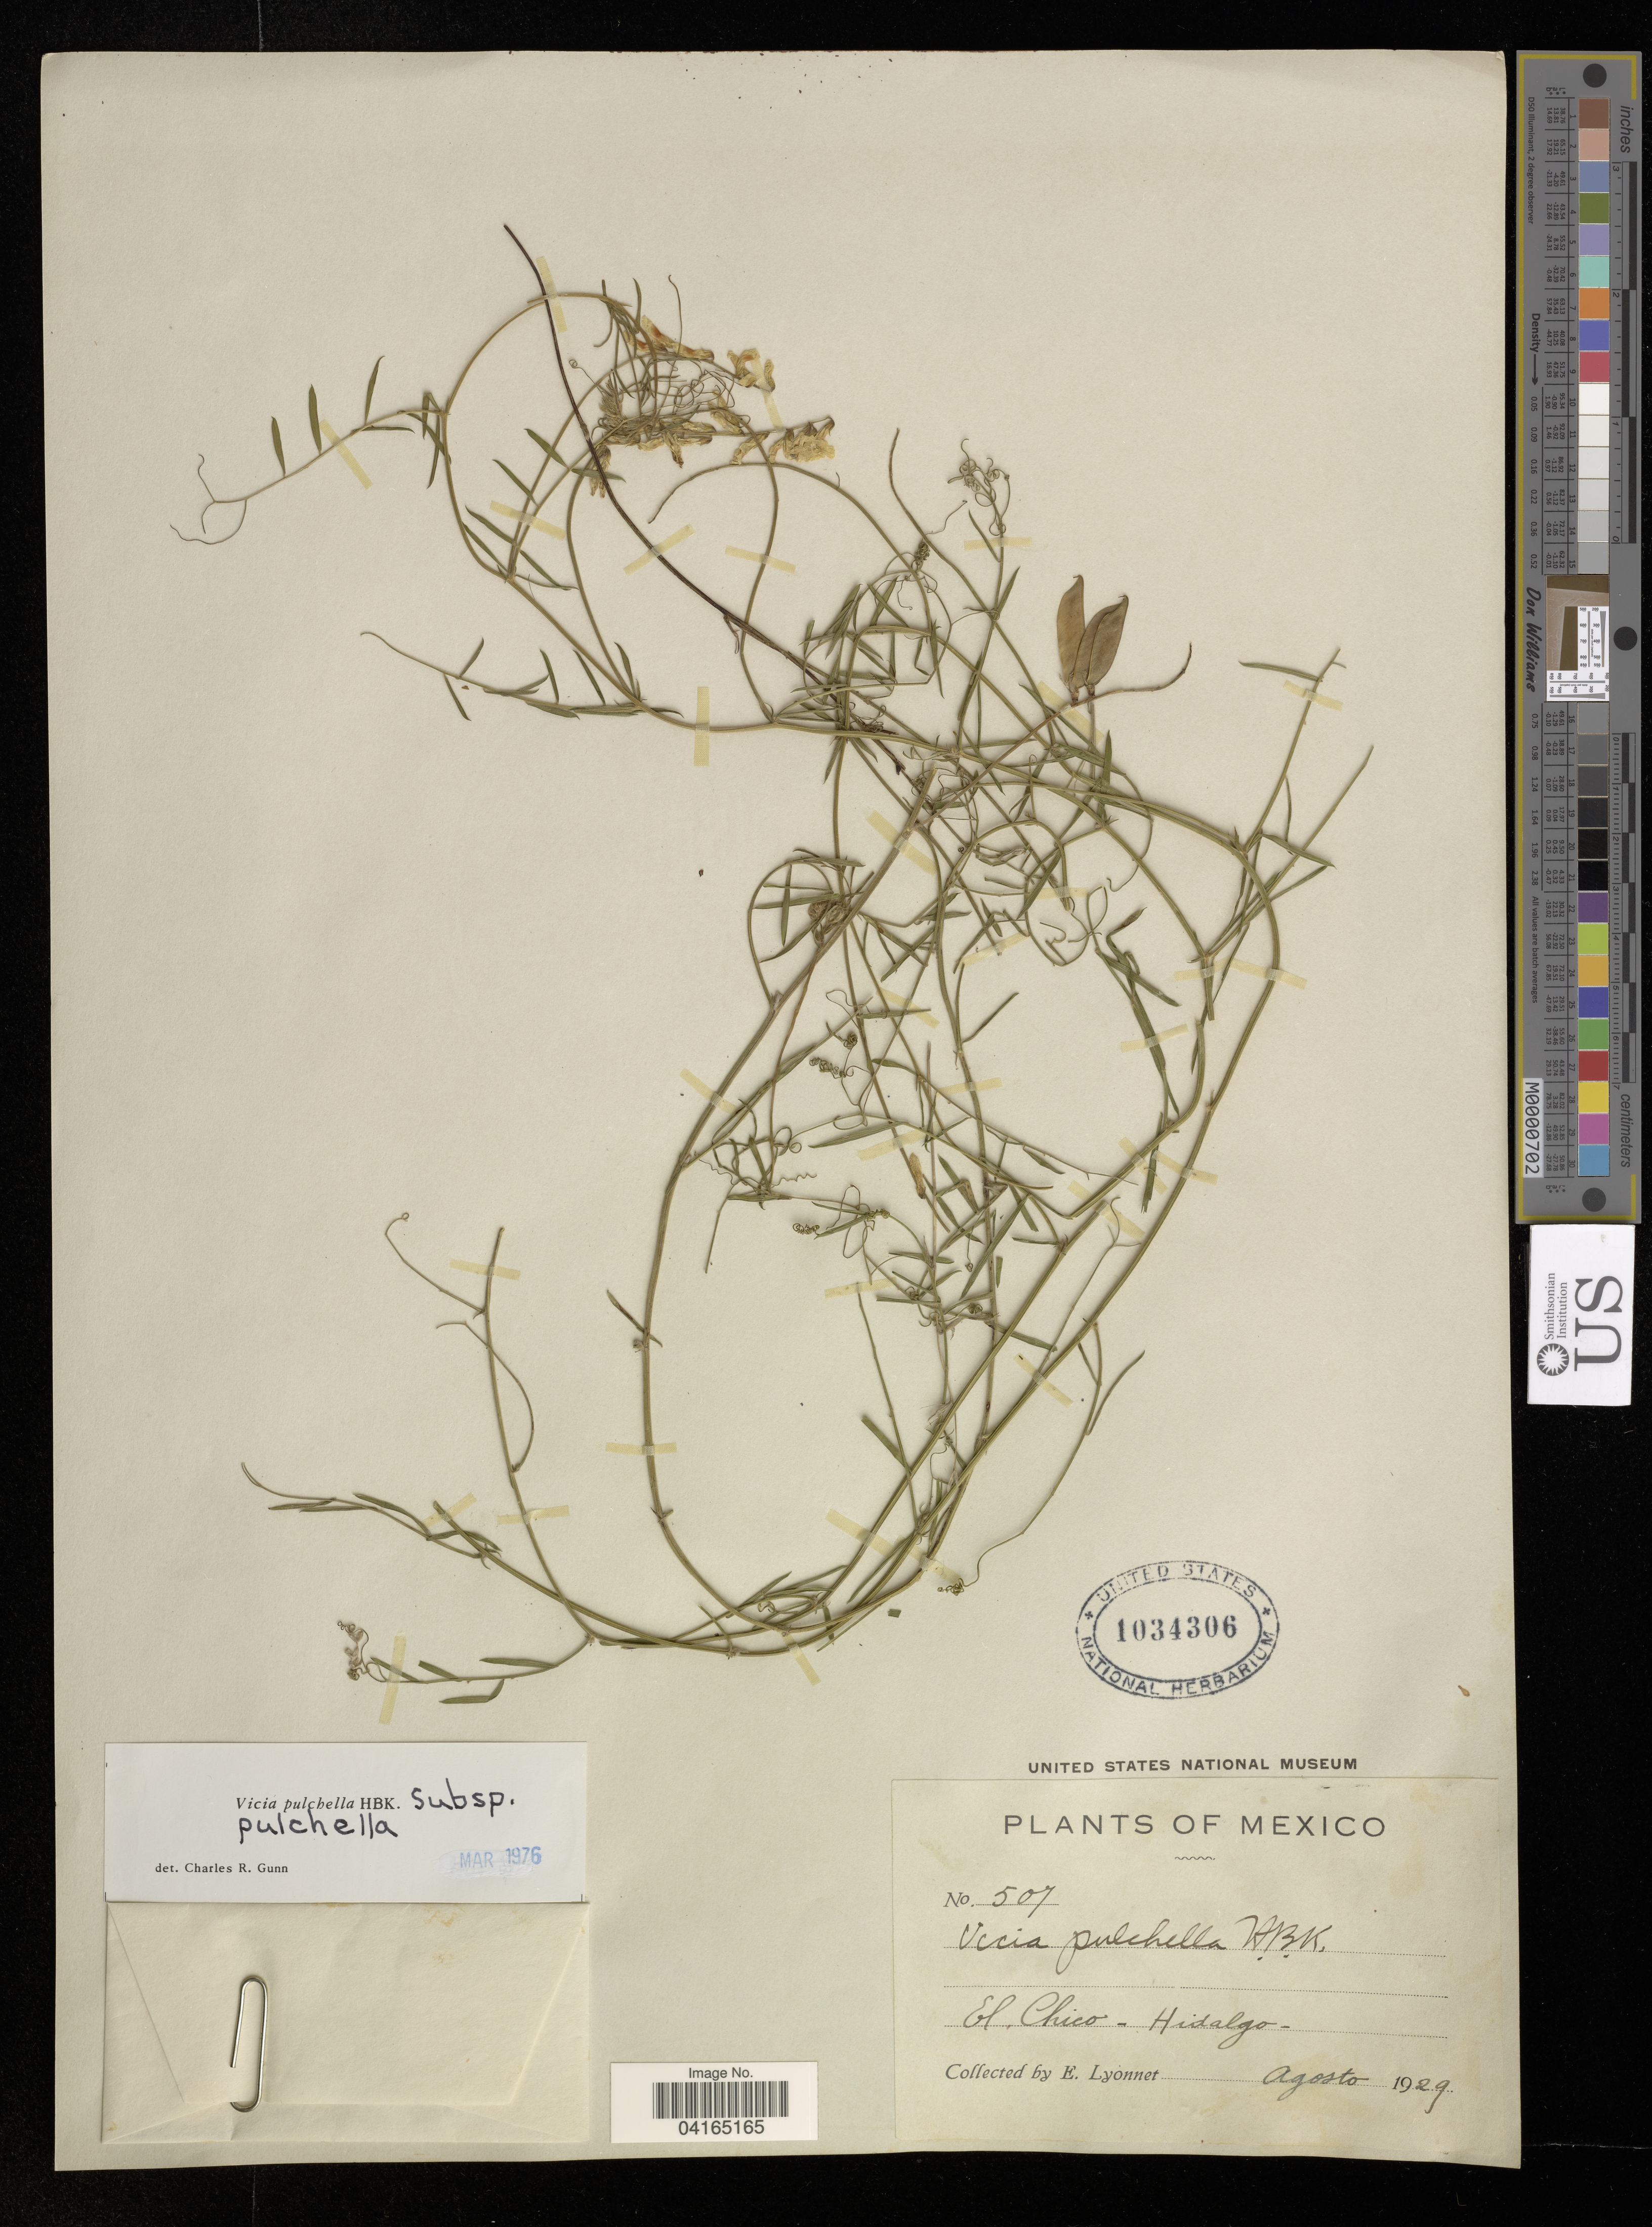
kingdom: Plantae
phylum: Tracheophyta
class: Magnoliopsida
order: Fabales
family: Fabaceae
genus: Vicia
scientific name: Vicia pulchella subsp. pulchella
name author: Kunth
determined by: Hechenleitner, Paulina, RBG Edinburgh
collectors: E. Lyonnet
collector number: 507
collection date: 1929-08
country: Mexico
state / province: Hidalgo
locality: El Chico.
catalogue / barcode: US 1034306